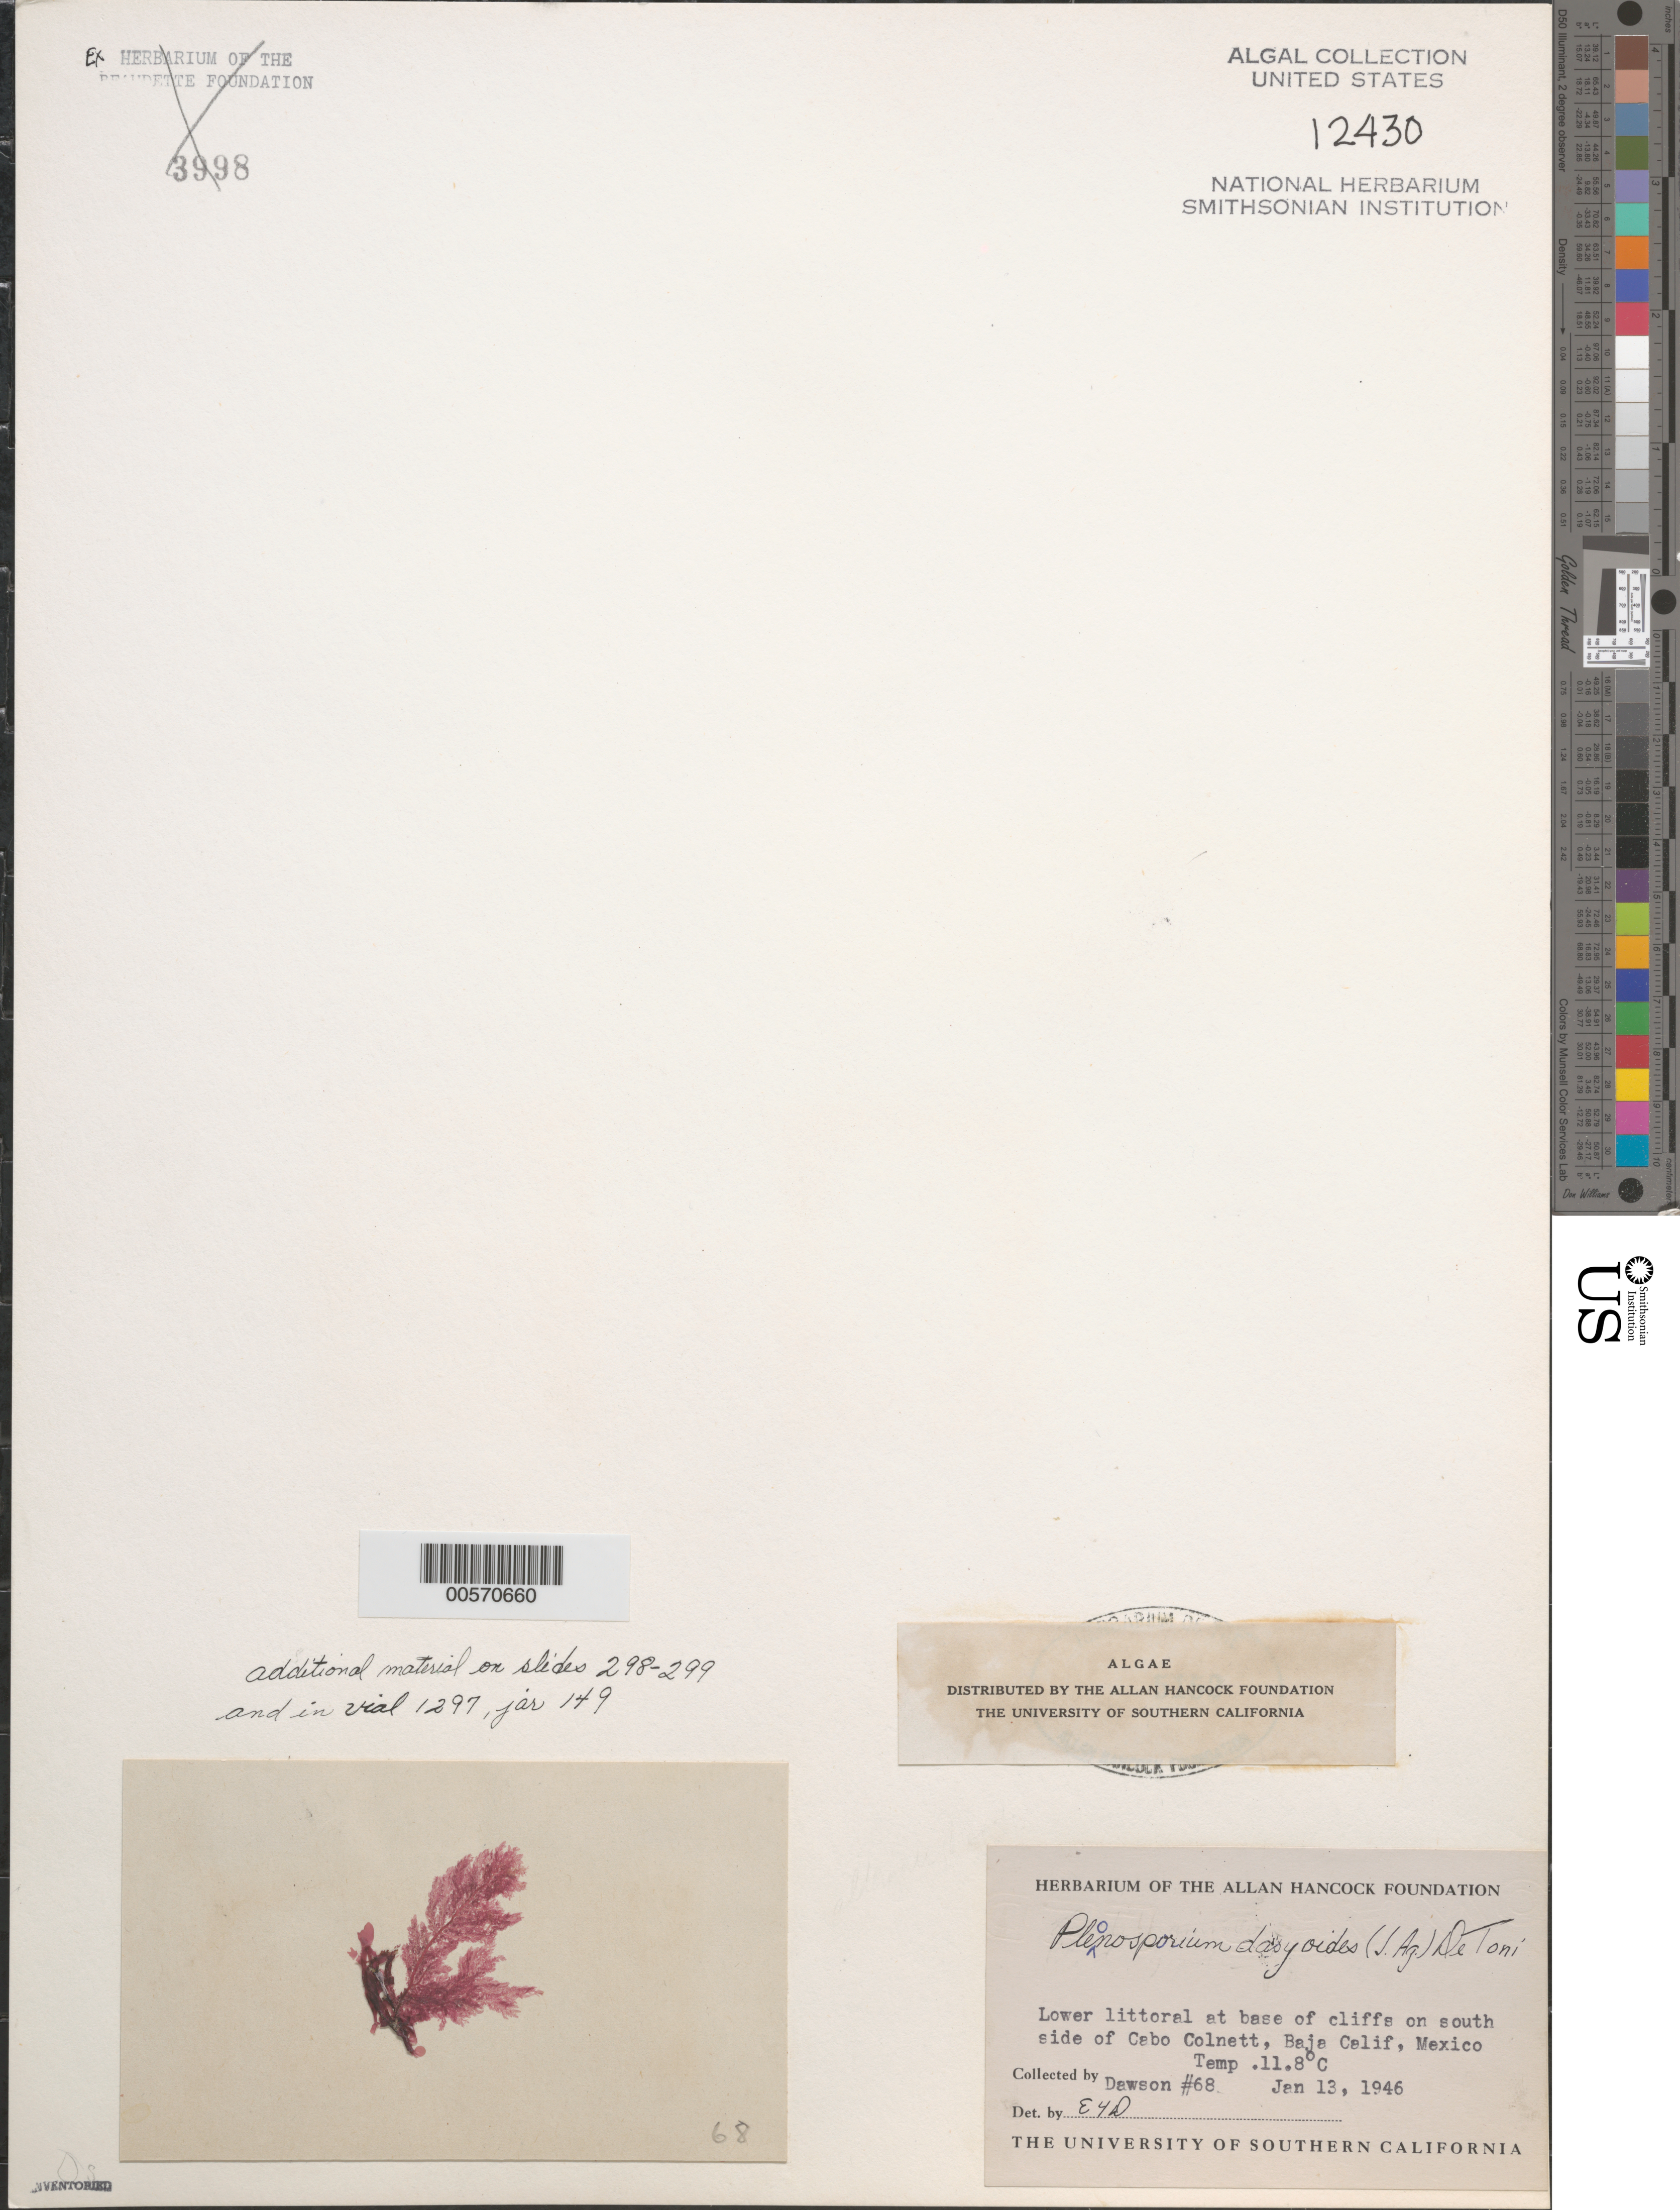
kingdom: Plantae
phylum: Rhodophyta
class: Florideophyceae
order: Ceramiales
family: Wrangeliaceae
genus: Pleonosporium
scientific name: Pleonosporium squarrulosum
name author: (Harv.) I.A. Abbott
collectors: E. Y. Dawson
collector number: EYD 68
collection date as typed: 13 Jan 1946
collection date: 1946-01-13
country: Mexico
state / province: Baja California Norte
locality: Cabo Colnett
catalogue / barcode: US 12430